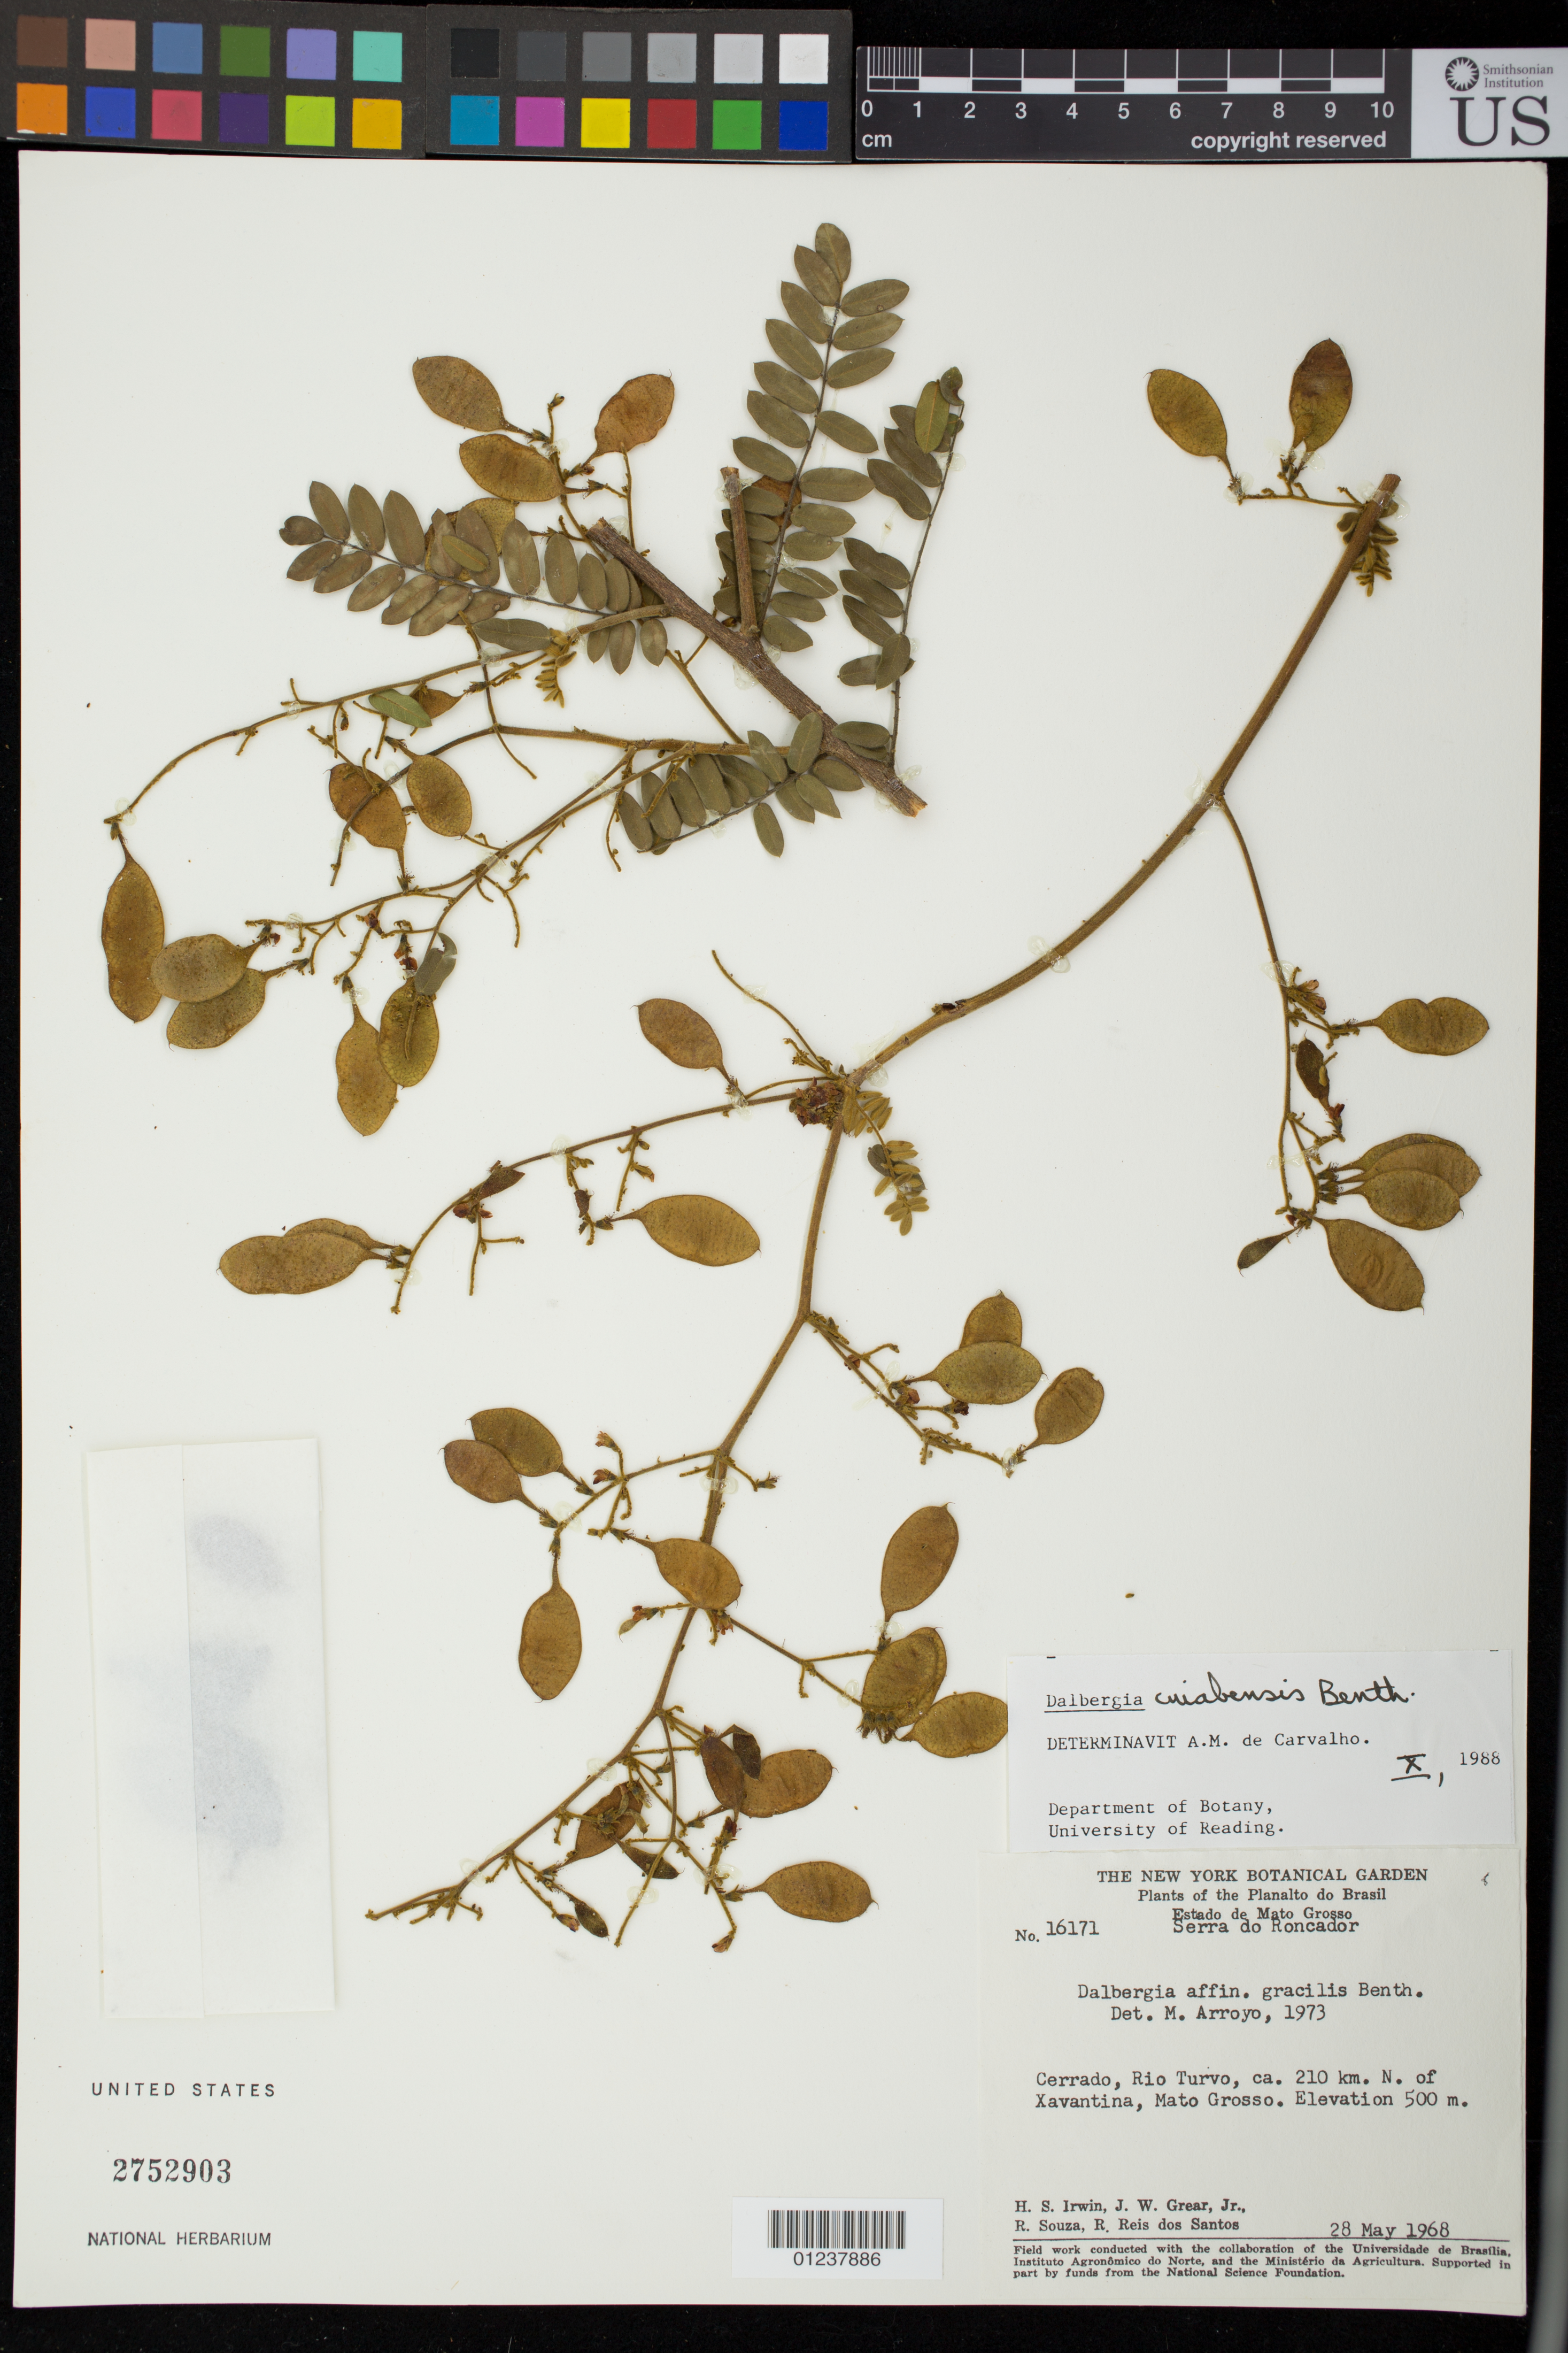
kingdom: Plantae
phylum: Tracheophyta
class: Magnoliopsida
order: Fabales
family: Fabaceae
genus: Dalbergia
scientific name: Dalbergia cuiabensis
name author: Benth.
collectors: H. Irwin, J. W. Grear, R. Souza & R. Reis dos Santos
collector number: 16171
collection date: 1968-05-28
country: Brazil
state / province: Mato Grosso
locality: Cerrado, Rio Turvo, ca. 210 km. N. of Xavantina.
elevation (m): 500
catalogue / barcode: US 2752903